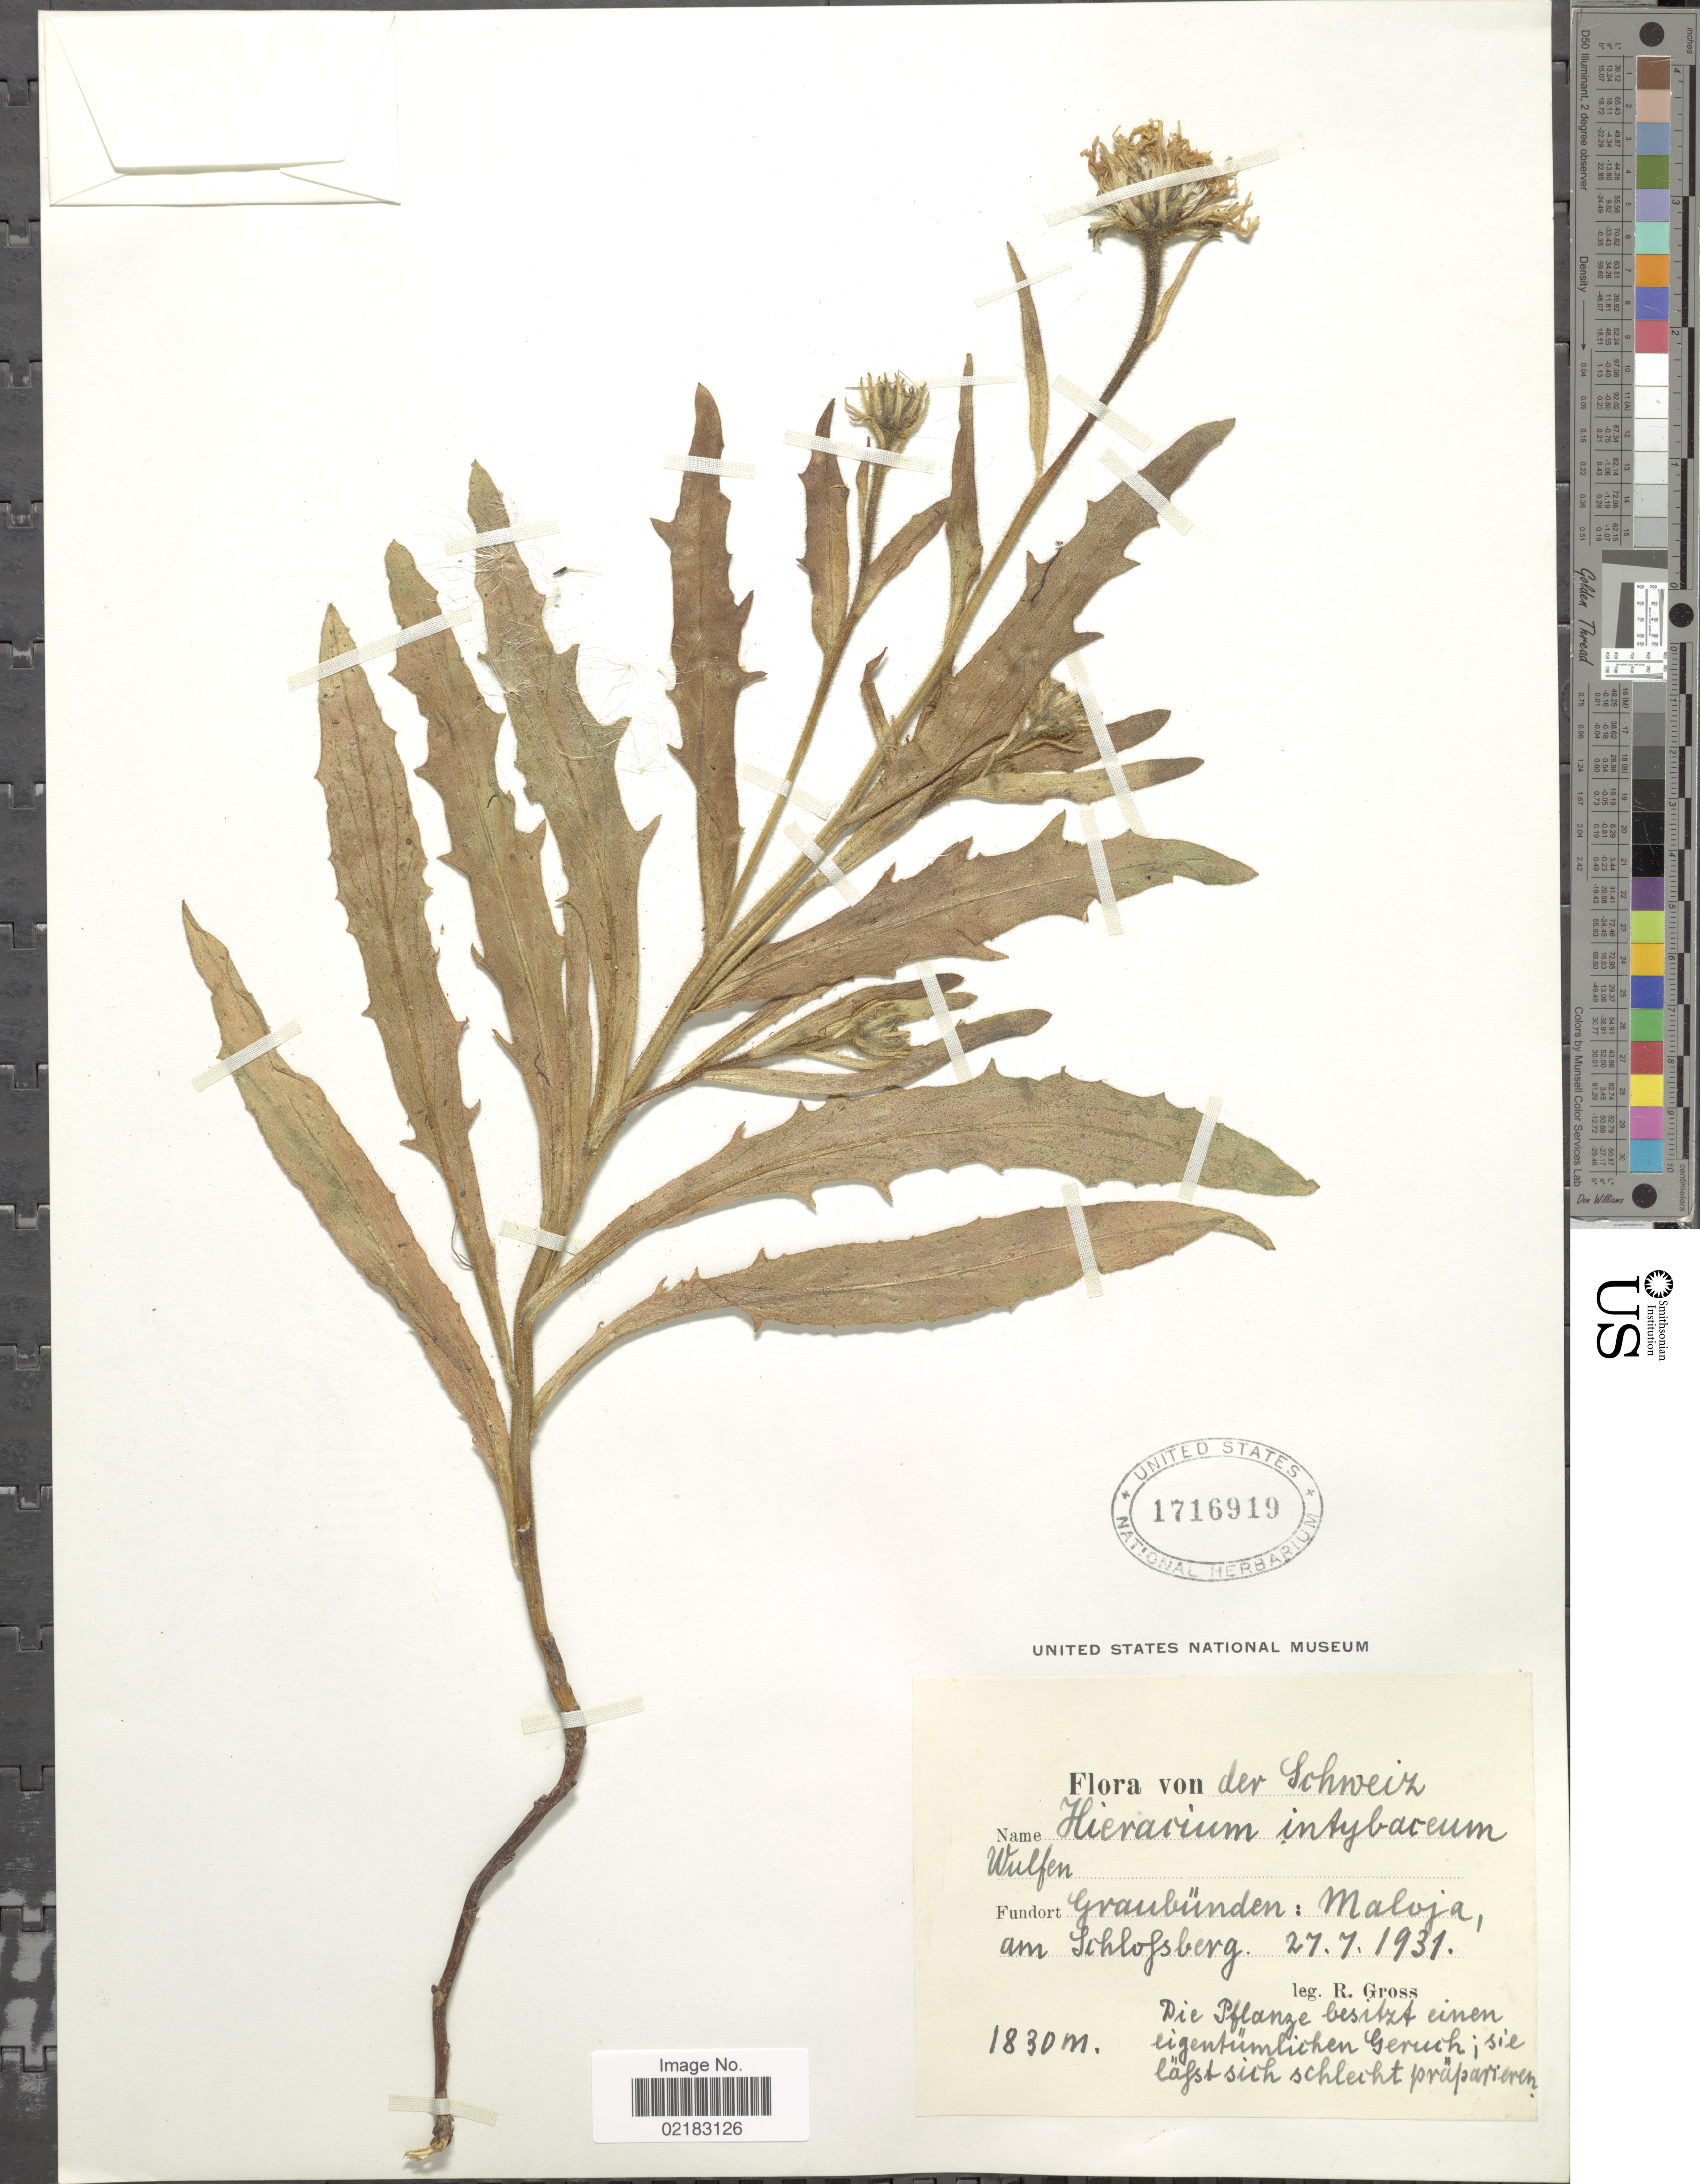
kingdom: Plantae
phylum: Tracheophyta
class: Magnoliopsida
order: Asterales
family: Asteraceae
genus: Hieracium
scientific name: Hieracium intybaceum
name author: All.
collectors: R. Gross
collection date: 1931-07-27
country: Switzerland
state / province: Graubunden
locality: Schweiz,, Graubunden: Maloja, am Schlofsberg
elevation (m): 1830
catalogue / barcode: US 1716919